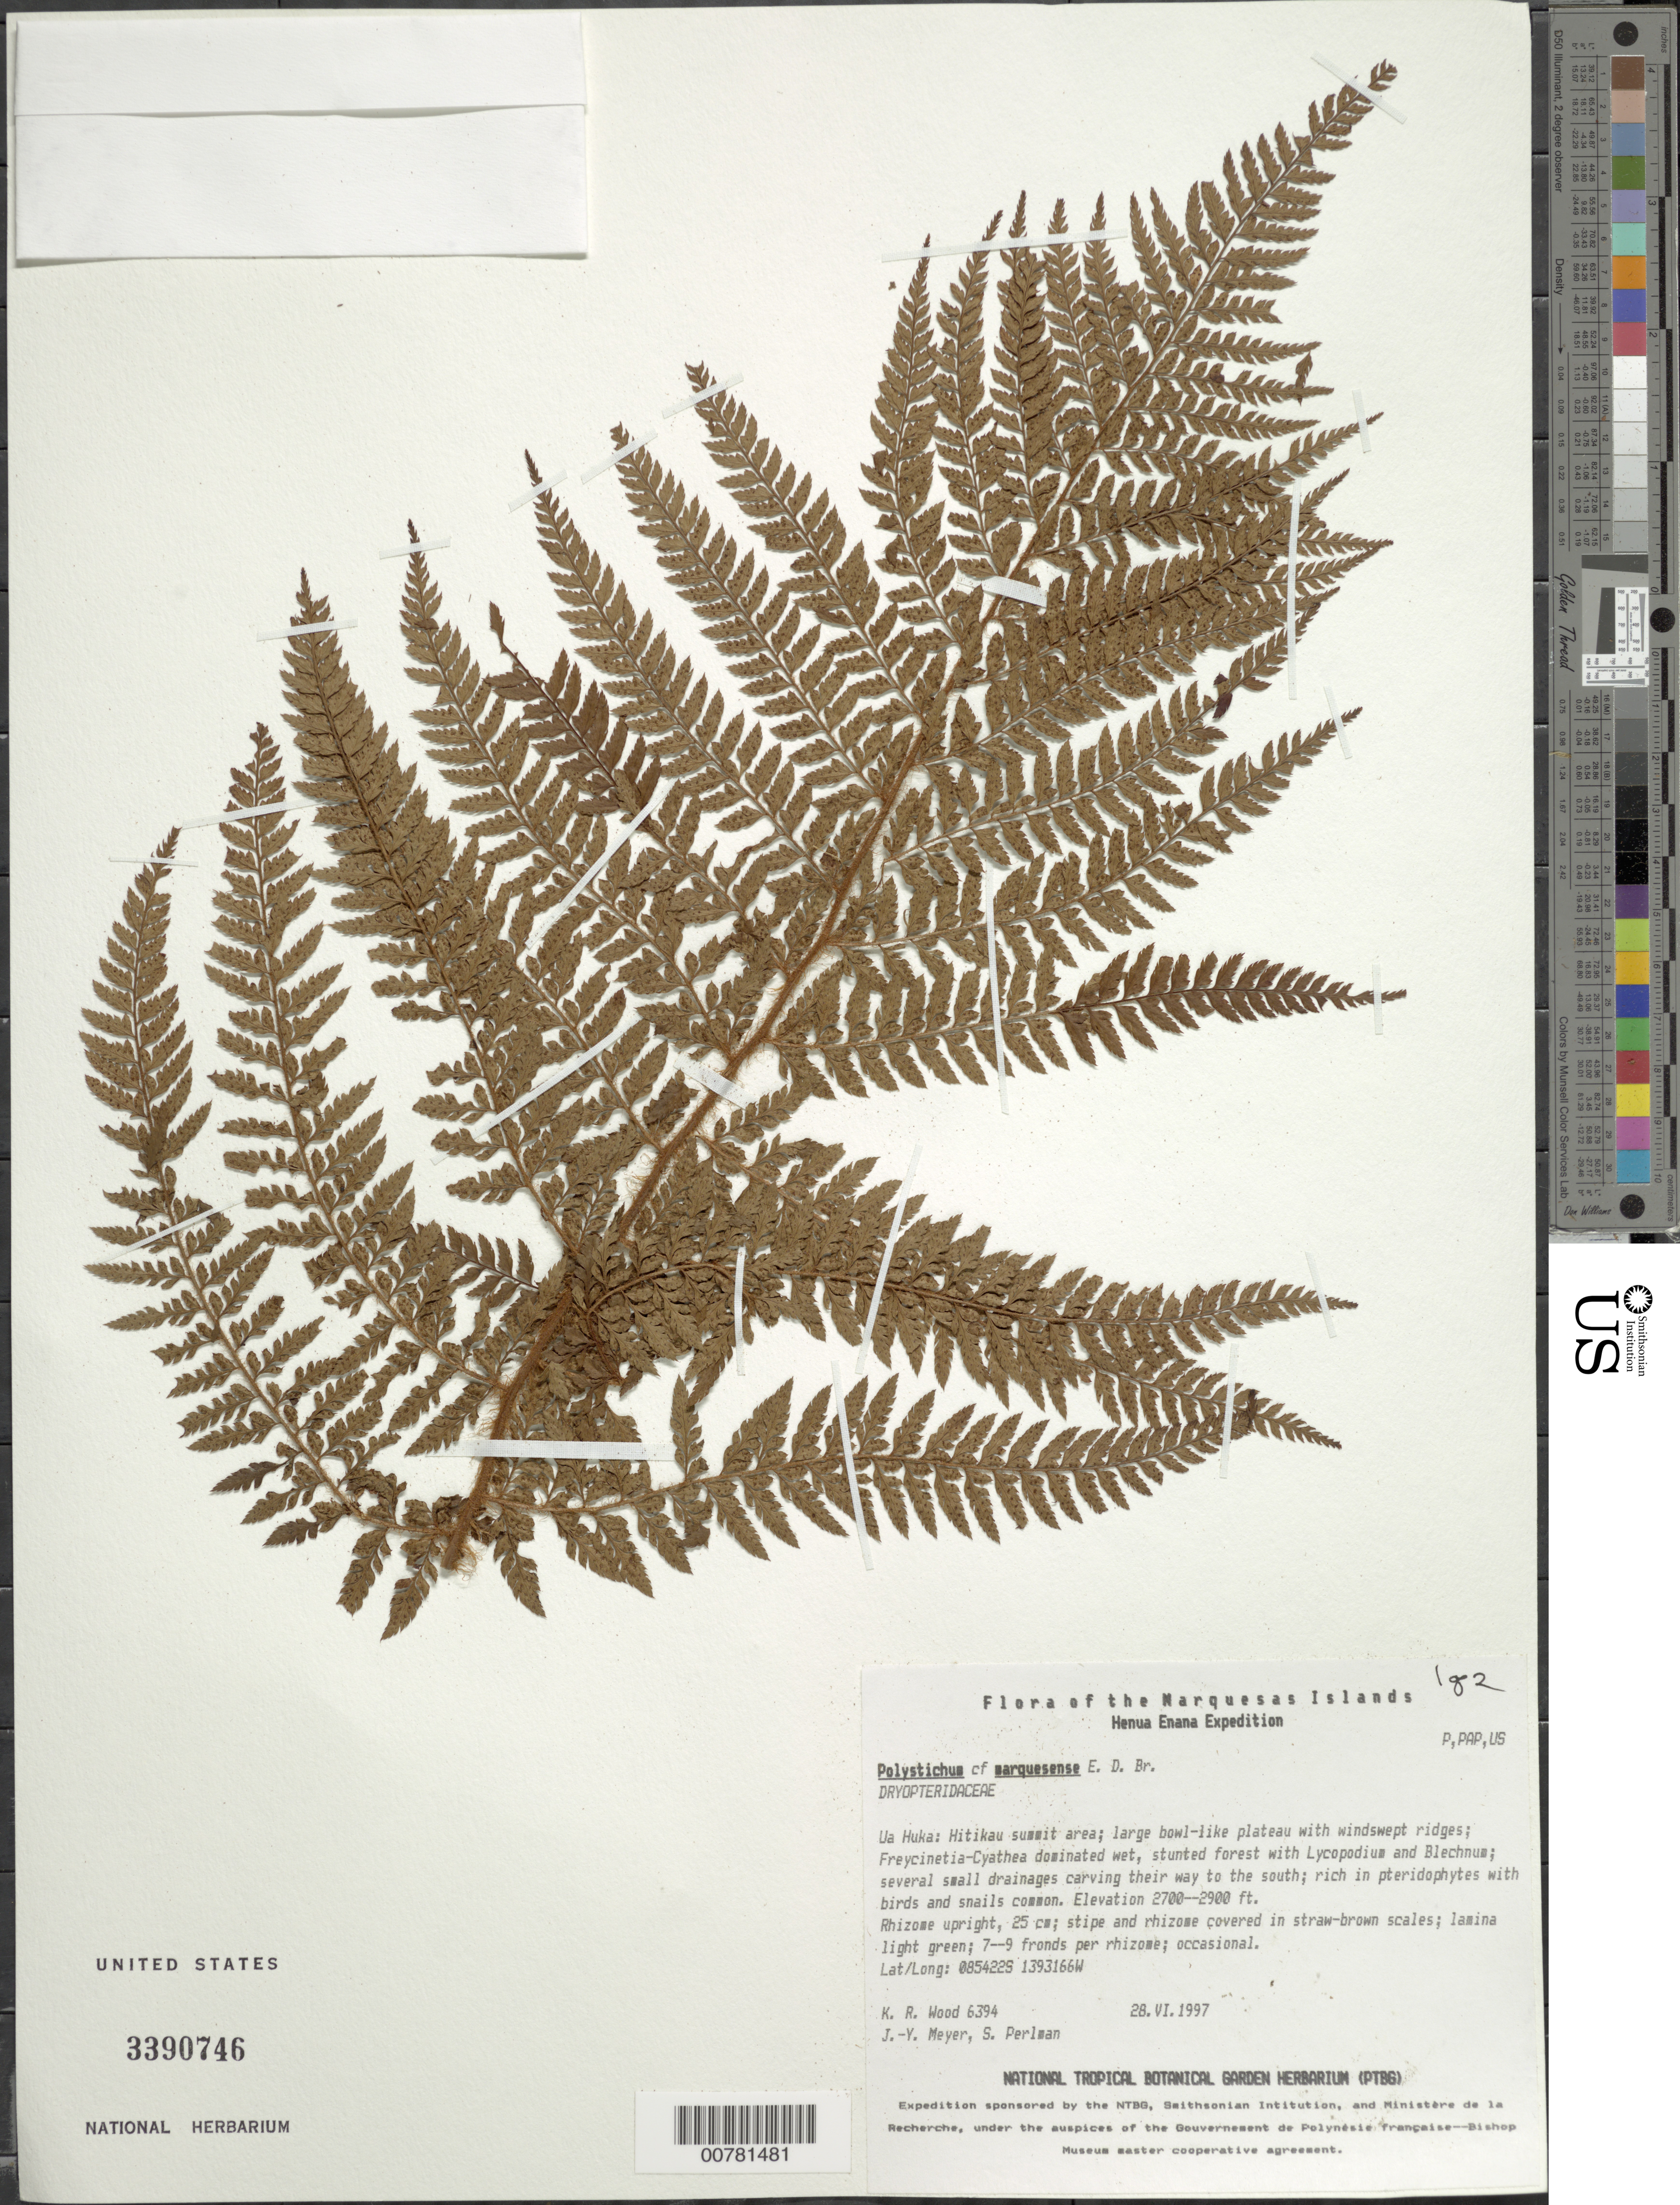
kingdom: Plantae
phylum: Tracheophyta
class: Polypodiopsida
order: Polypodiales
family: Dryopteridaceae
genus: Polystichum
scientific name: Polystichum marquesense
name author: E.D. Br.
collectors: K. R. Wood, J.-Y. Meyer & S. P. Perlman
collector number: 6394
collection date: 1997-06-28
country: French Polynesia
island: Ua Huka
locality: Hitikau summit area, large bowl-like plateau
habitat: Windswept ridges. Freycinetia - Cyathea dominated wet stunted forest, rich in pteridophytes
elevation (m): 823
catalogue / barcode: US 3390746